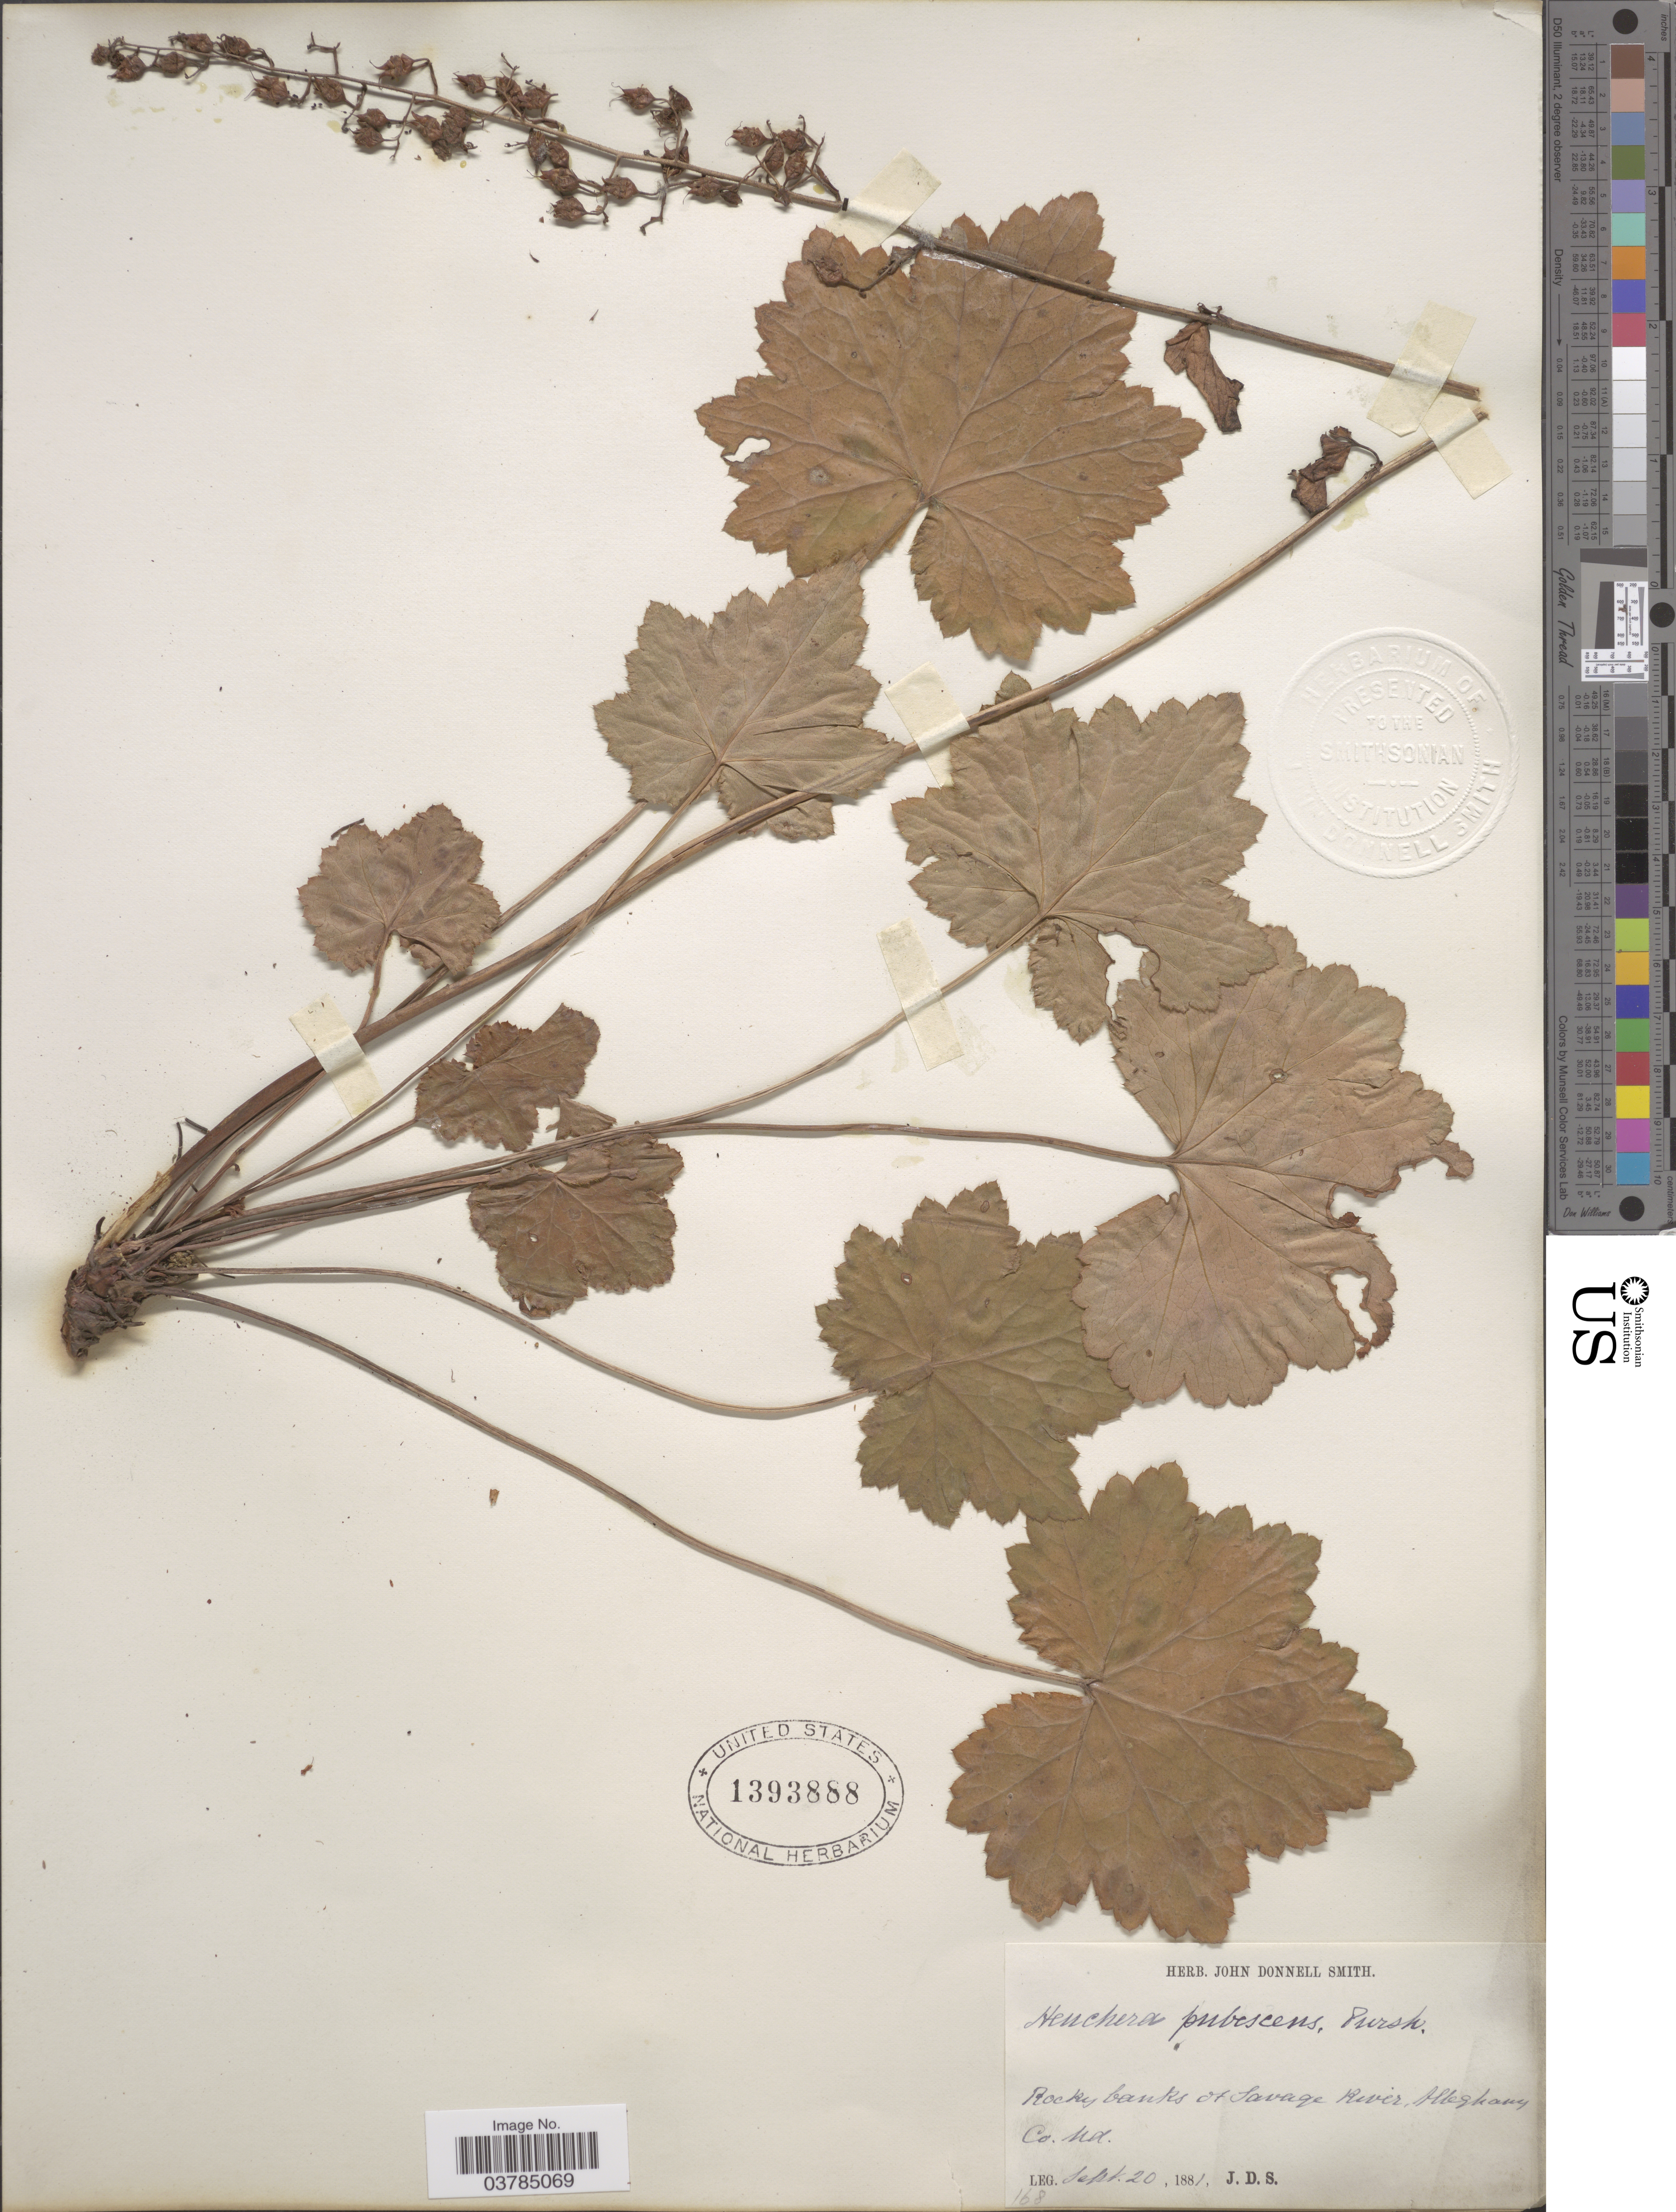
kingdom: Plantae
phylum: Tracheophyta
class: Magnoliopsida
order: Saxifragales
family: Saxifragaceae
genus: Heuchera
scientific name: Heuchera pubescens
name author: Pursh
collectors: J. Donnell Smith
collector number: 168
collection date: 1881-09-20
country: United States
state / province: Maryland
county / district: Allegany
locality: Rocky banks of Savage River, Alleghany Co.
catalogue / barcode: US 1393888